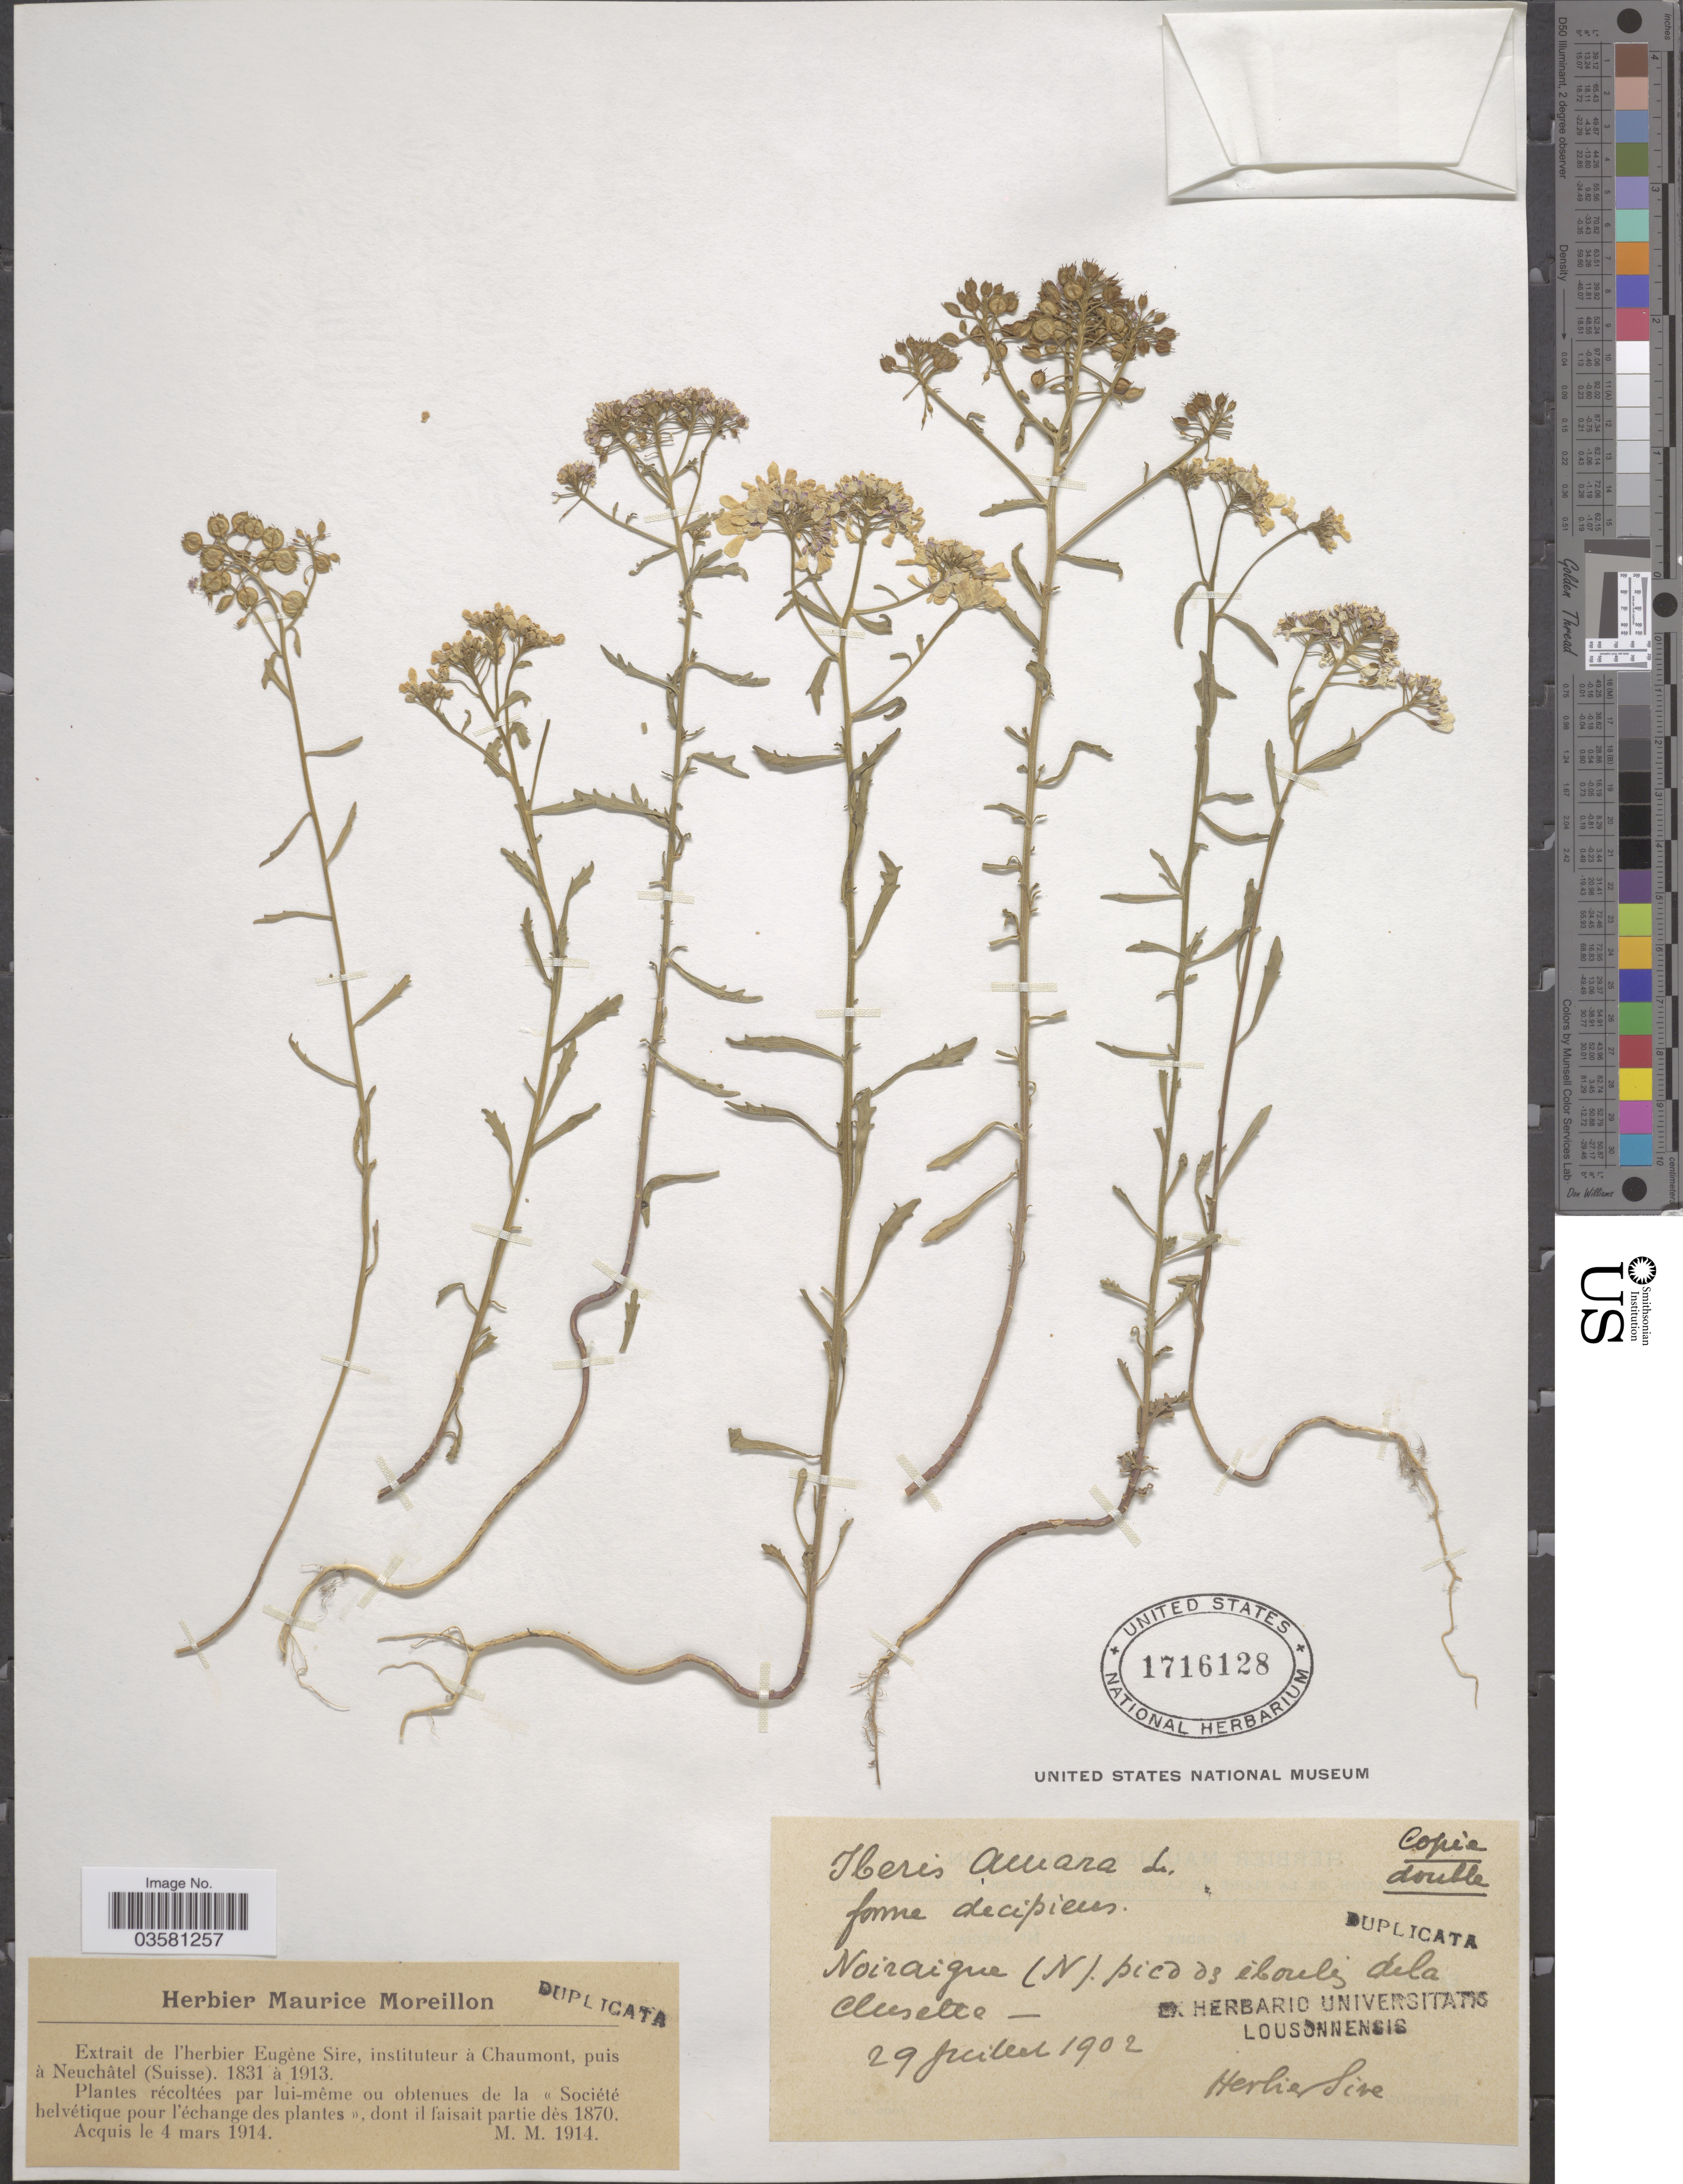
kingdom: Plantae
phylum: Tracheophyta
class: Magnoliopsida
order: Brassicales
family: Brassicaceae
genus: Iberis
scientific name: Iberis amara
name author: L.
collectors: ex herb. Sive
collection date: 1902-07-29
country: Switzerland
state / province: Neuchatel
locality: Noiraigue (N), foot of tunnel La Clusette.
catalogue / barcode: US 1716128